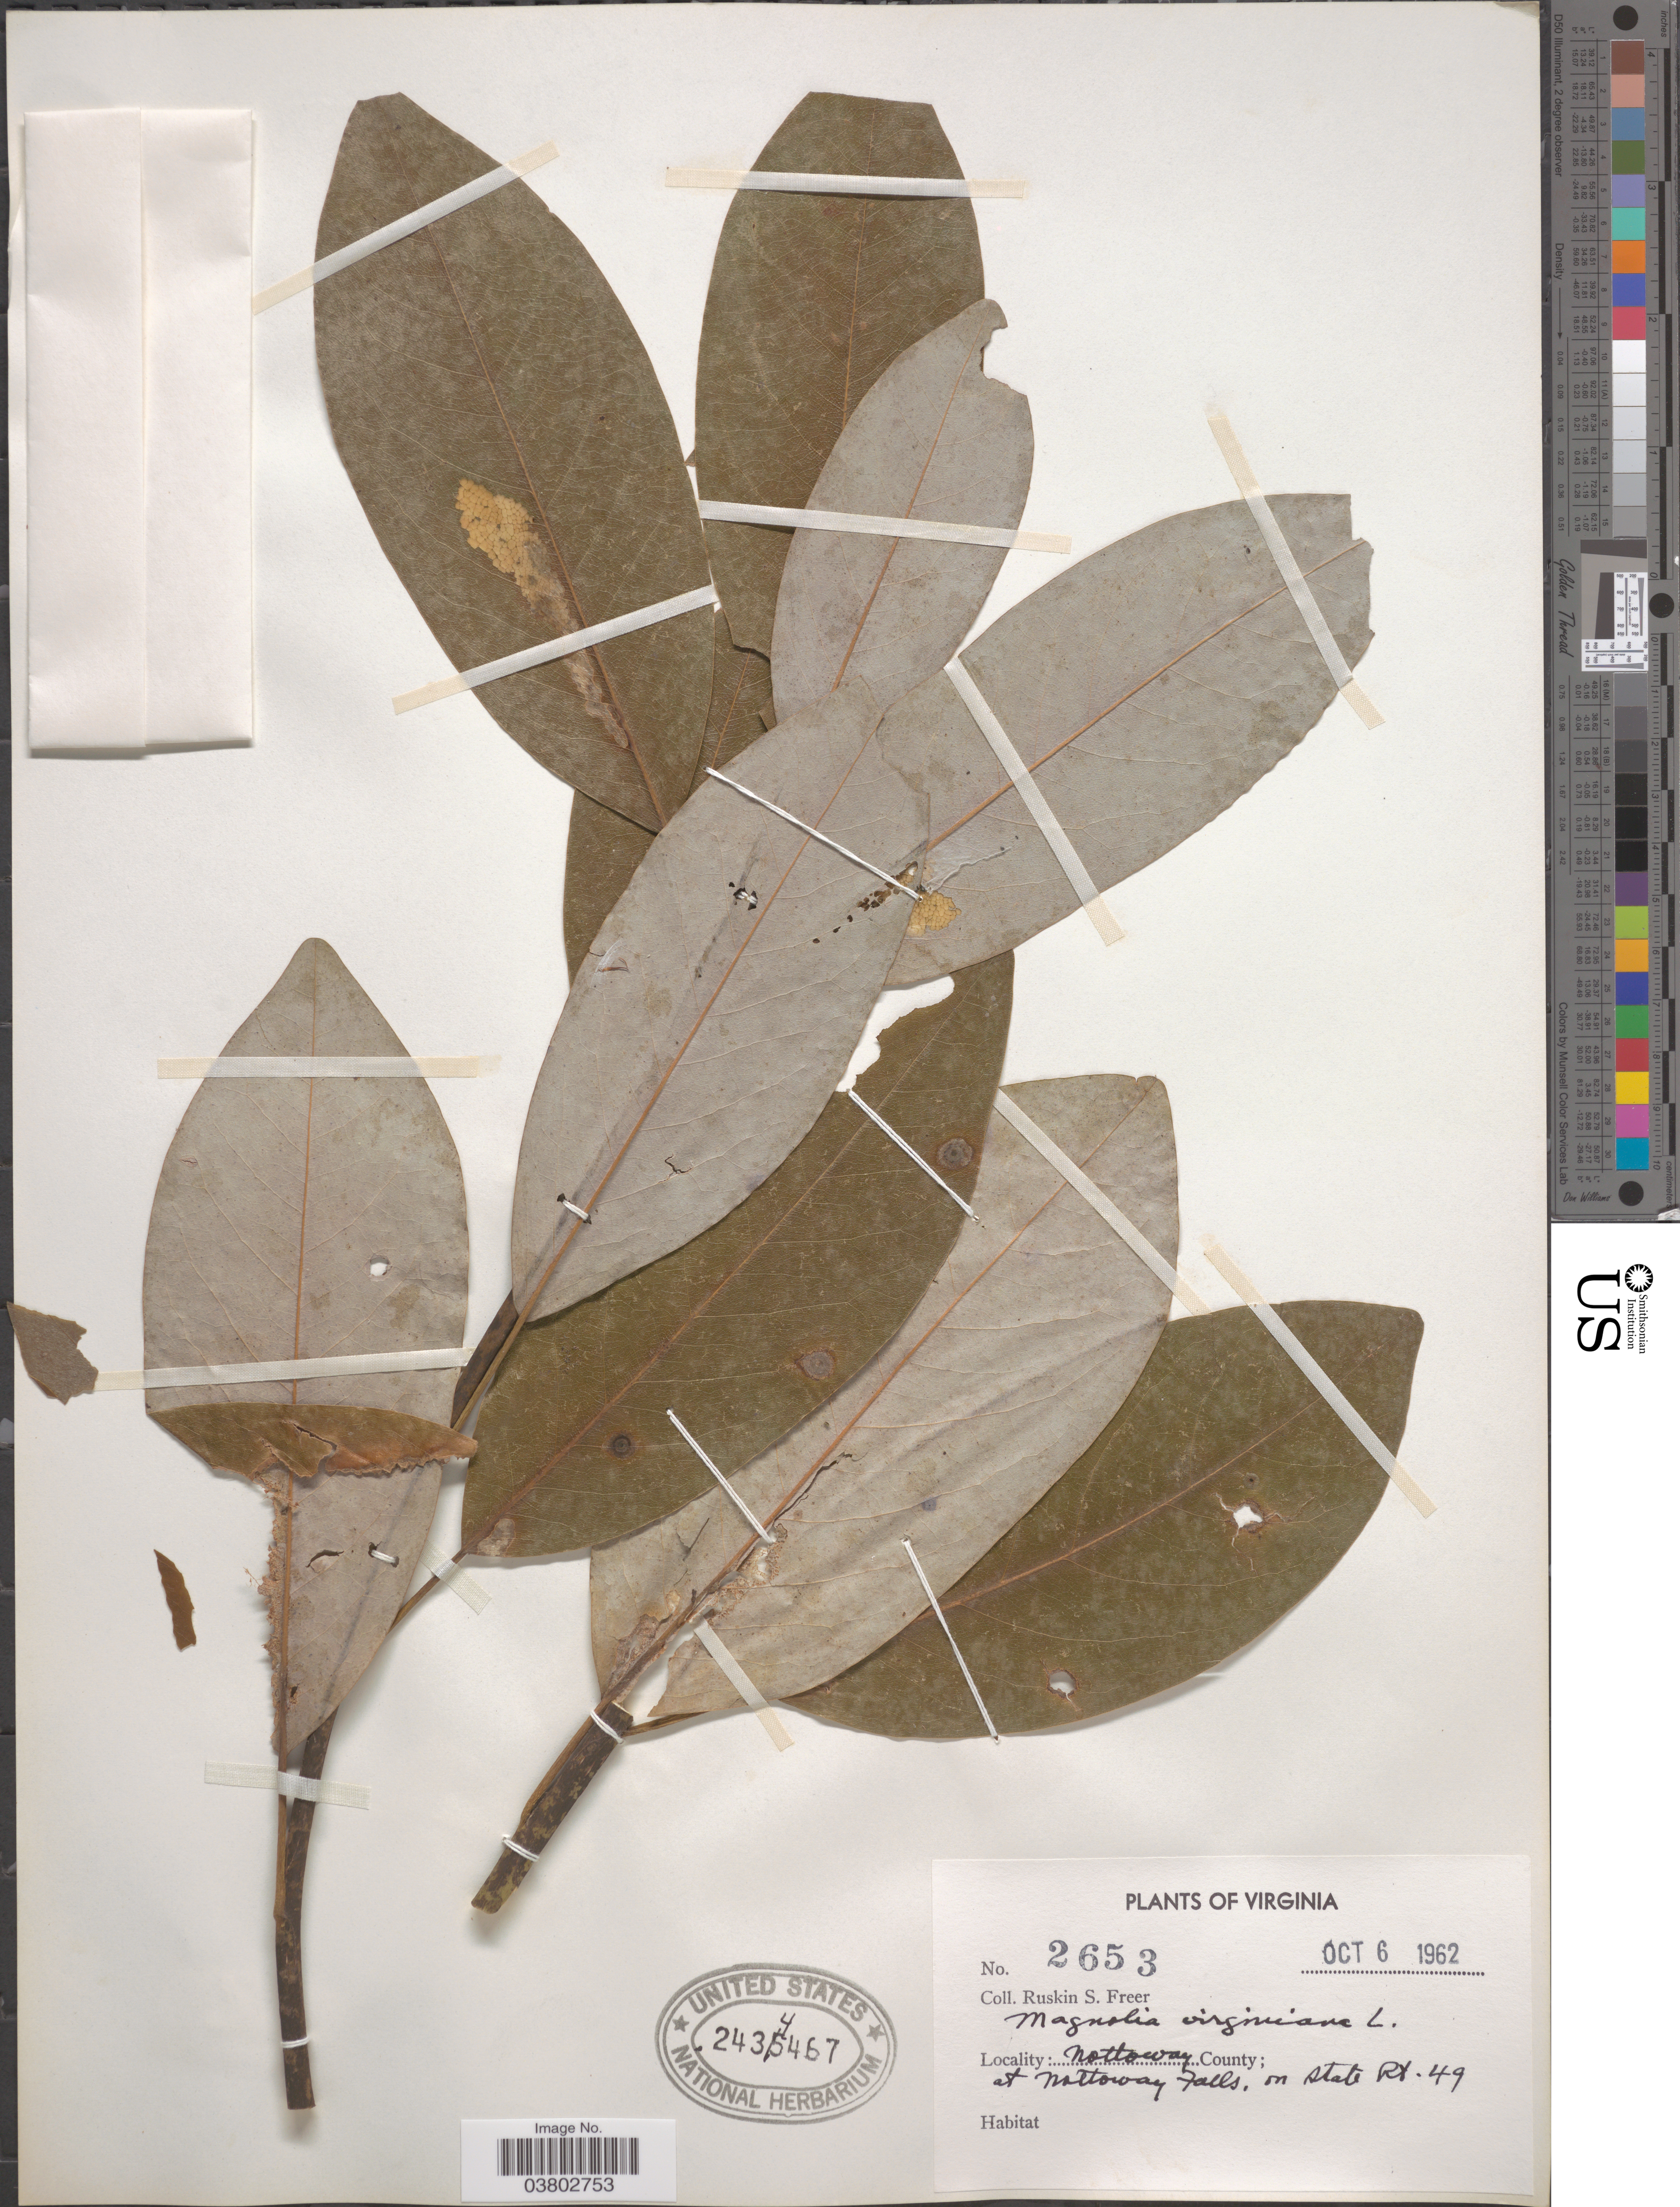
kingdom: Plantae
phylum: Tracheophyta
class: Magnoliopsida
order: Magnoliales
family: Magnoliaceae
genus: Magnolia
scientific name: Magnolia virginiana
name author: L.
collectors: R. Freer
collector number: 2653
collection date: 1962-10-06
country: United States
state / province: Virginia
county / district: Nottoway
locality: Nottoway County; at Nottoway Falls, on State Rt. 49.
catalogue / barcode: US 2434467